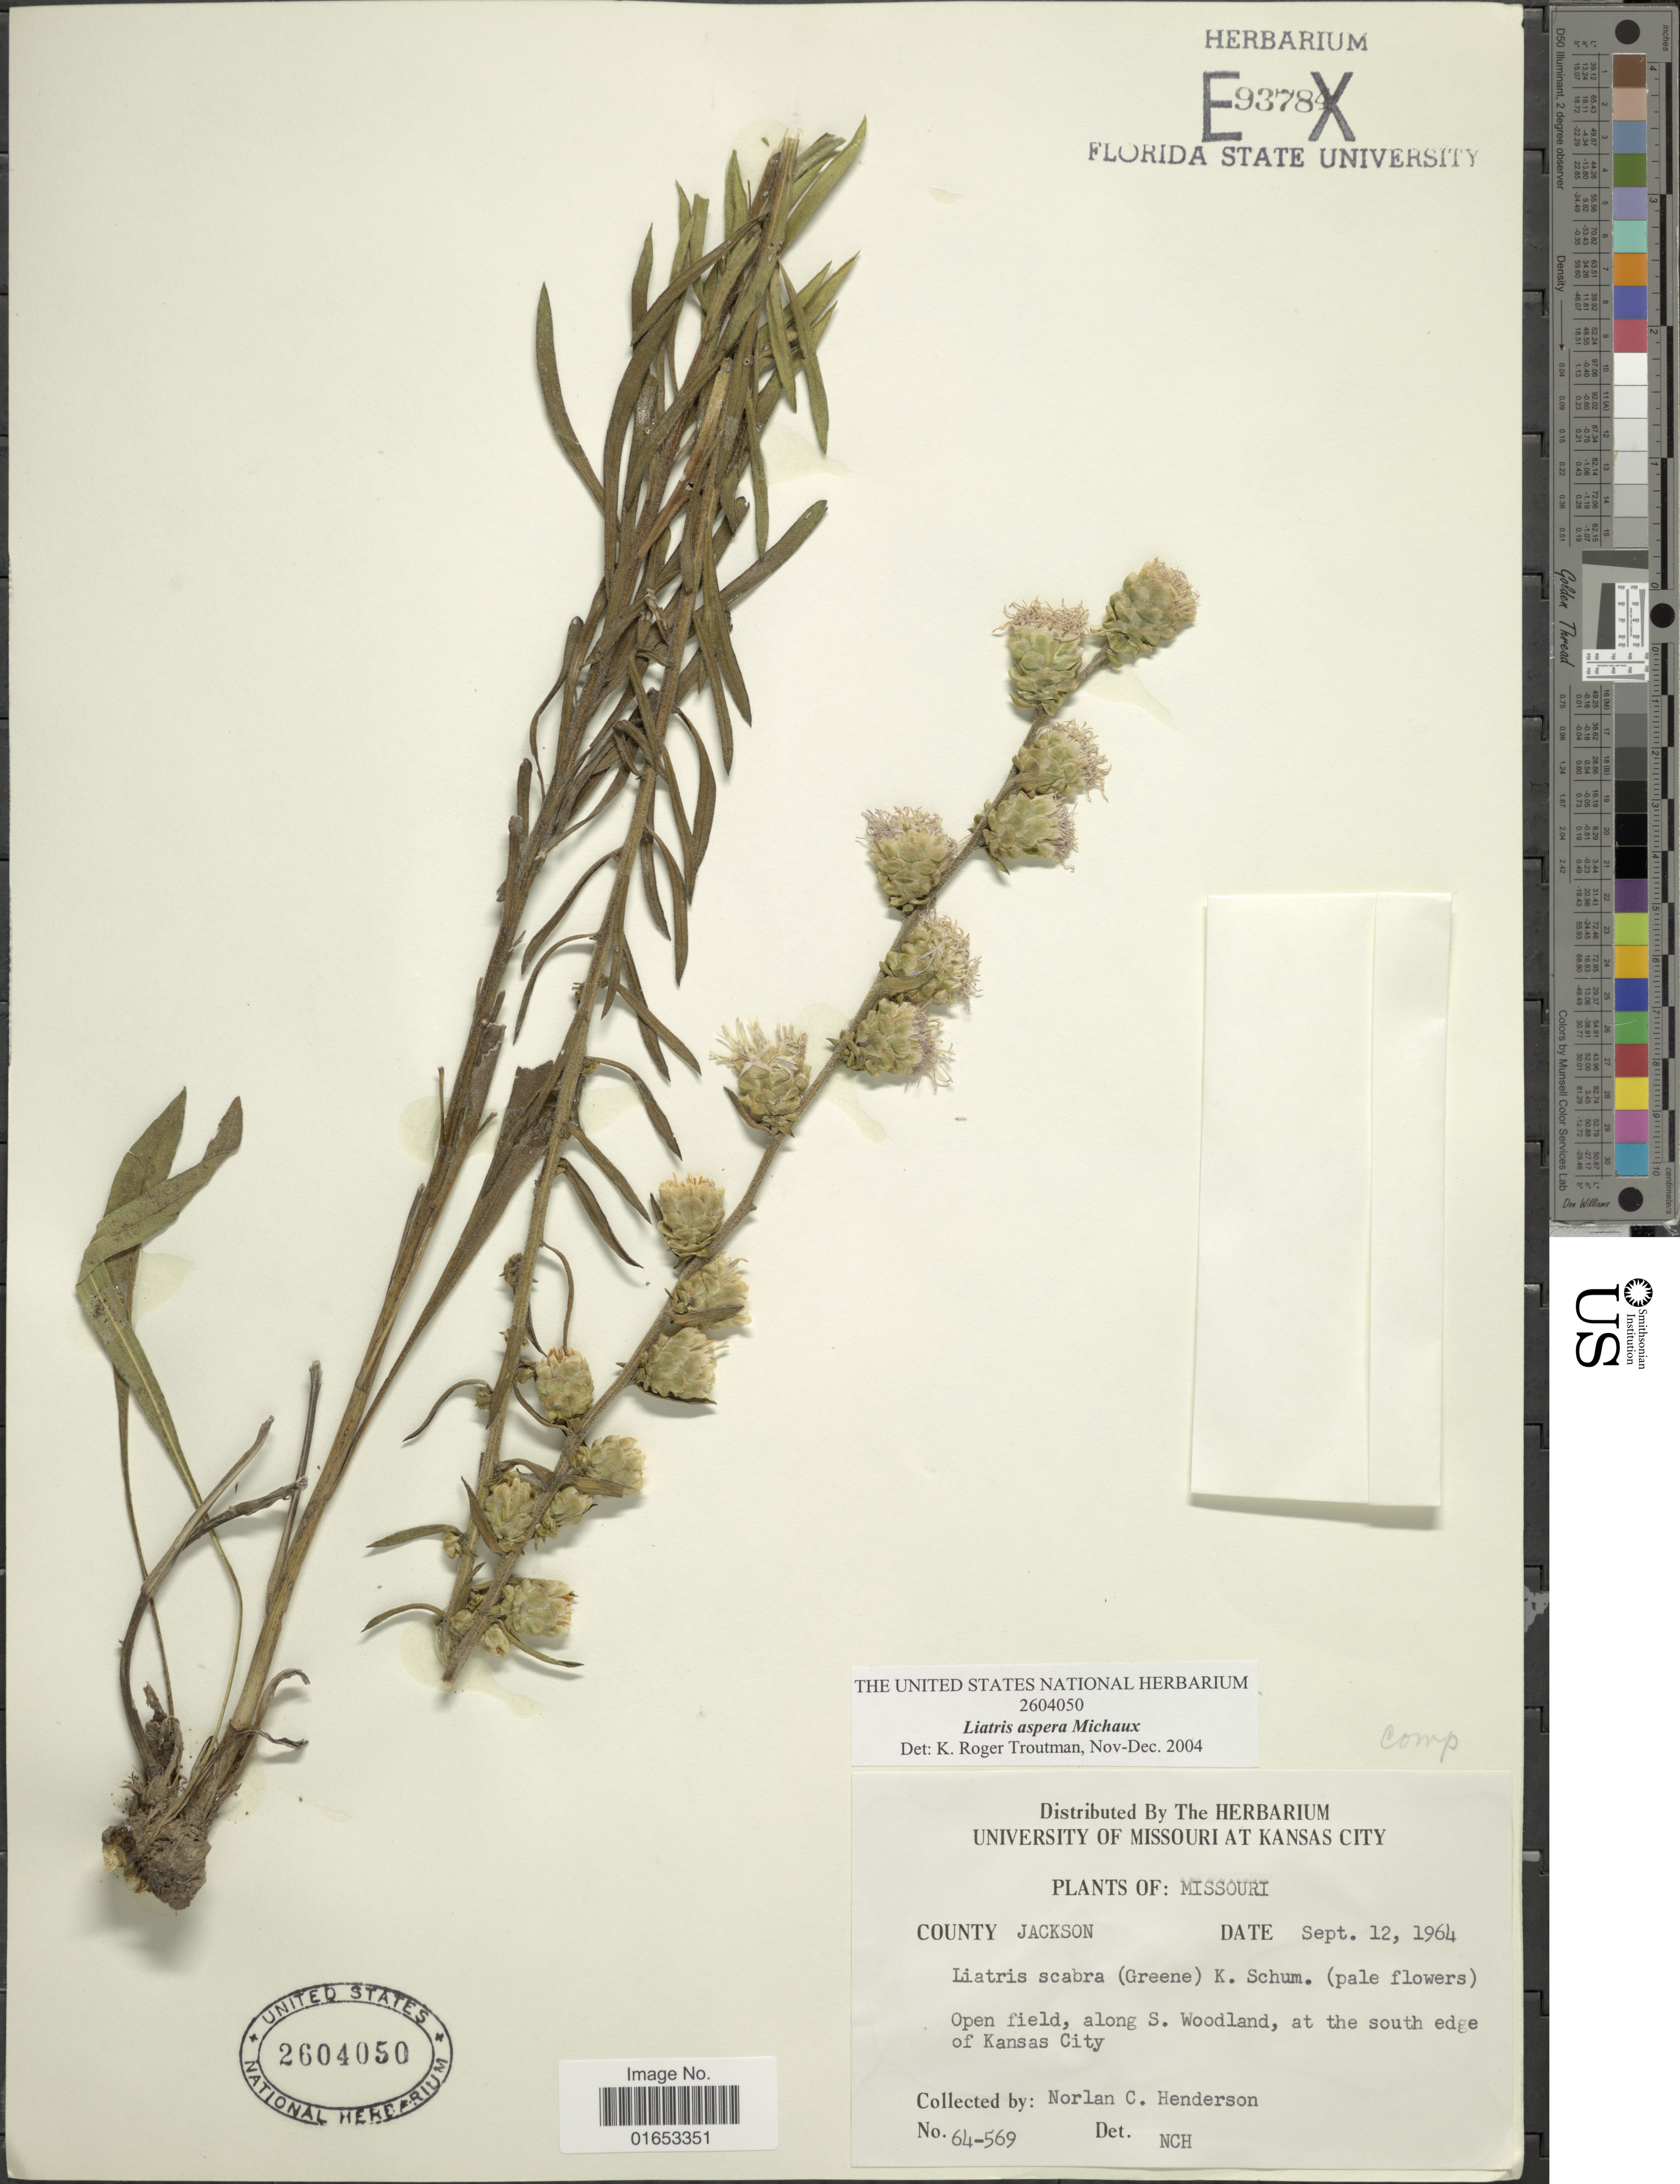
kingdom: Plantae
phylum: Tracheophyta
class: Magnoliopsida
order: Asterales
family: Asteraceae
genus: Liatris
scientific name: Liatris aspera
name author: Michx.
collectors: N. C. Henderson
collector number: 64-569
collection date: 1964-08-12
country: United States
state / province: Missouri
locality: County: Jackson, Open field, along S Woodland, at the south edge of Kansas City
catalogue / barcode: US 2604050